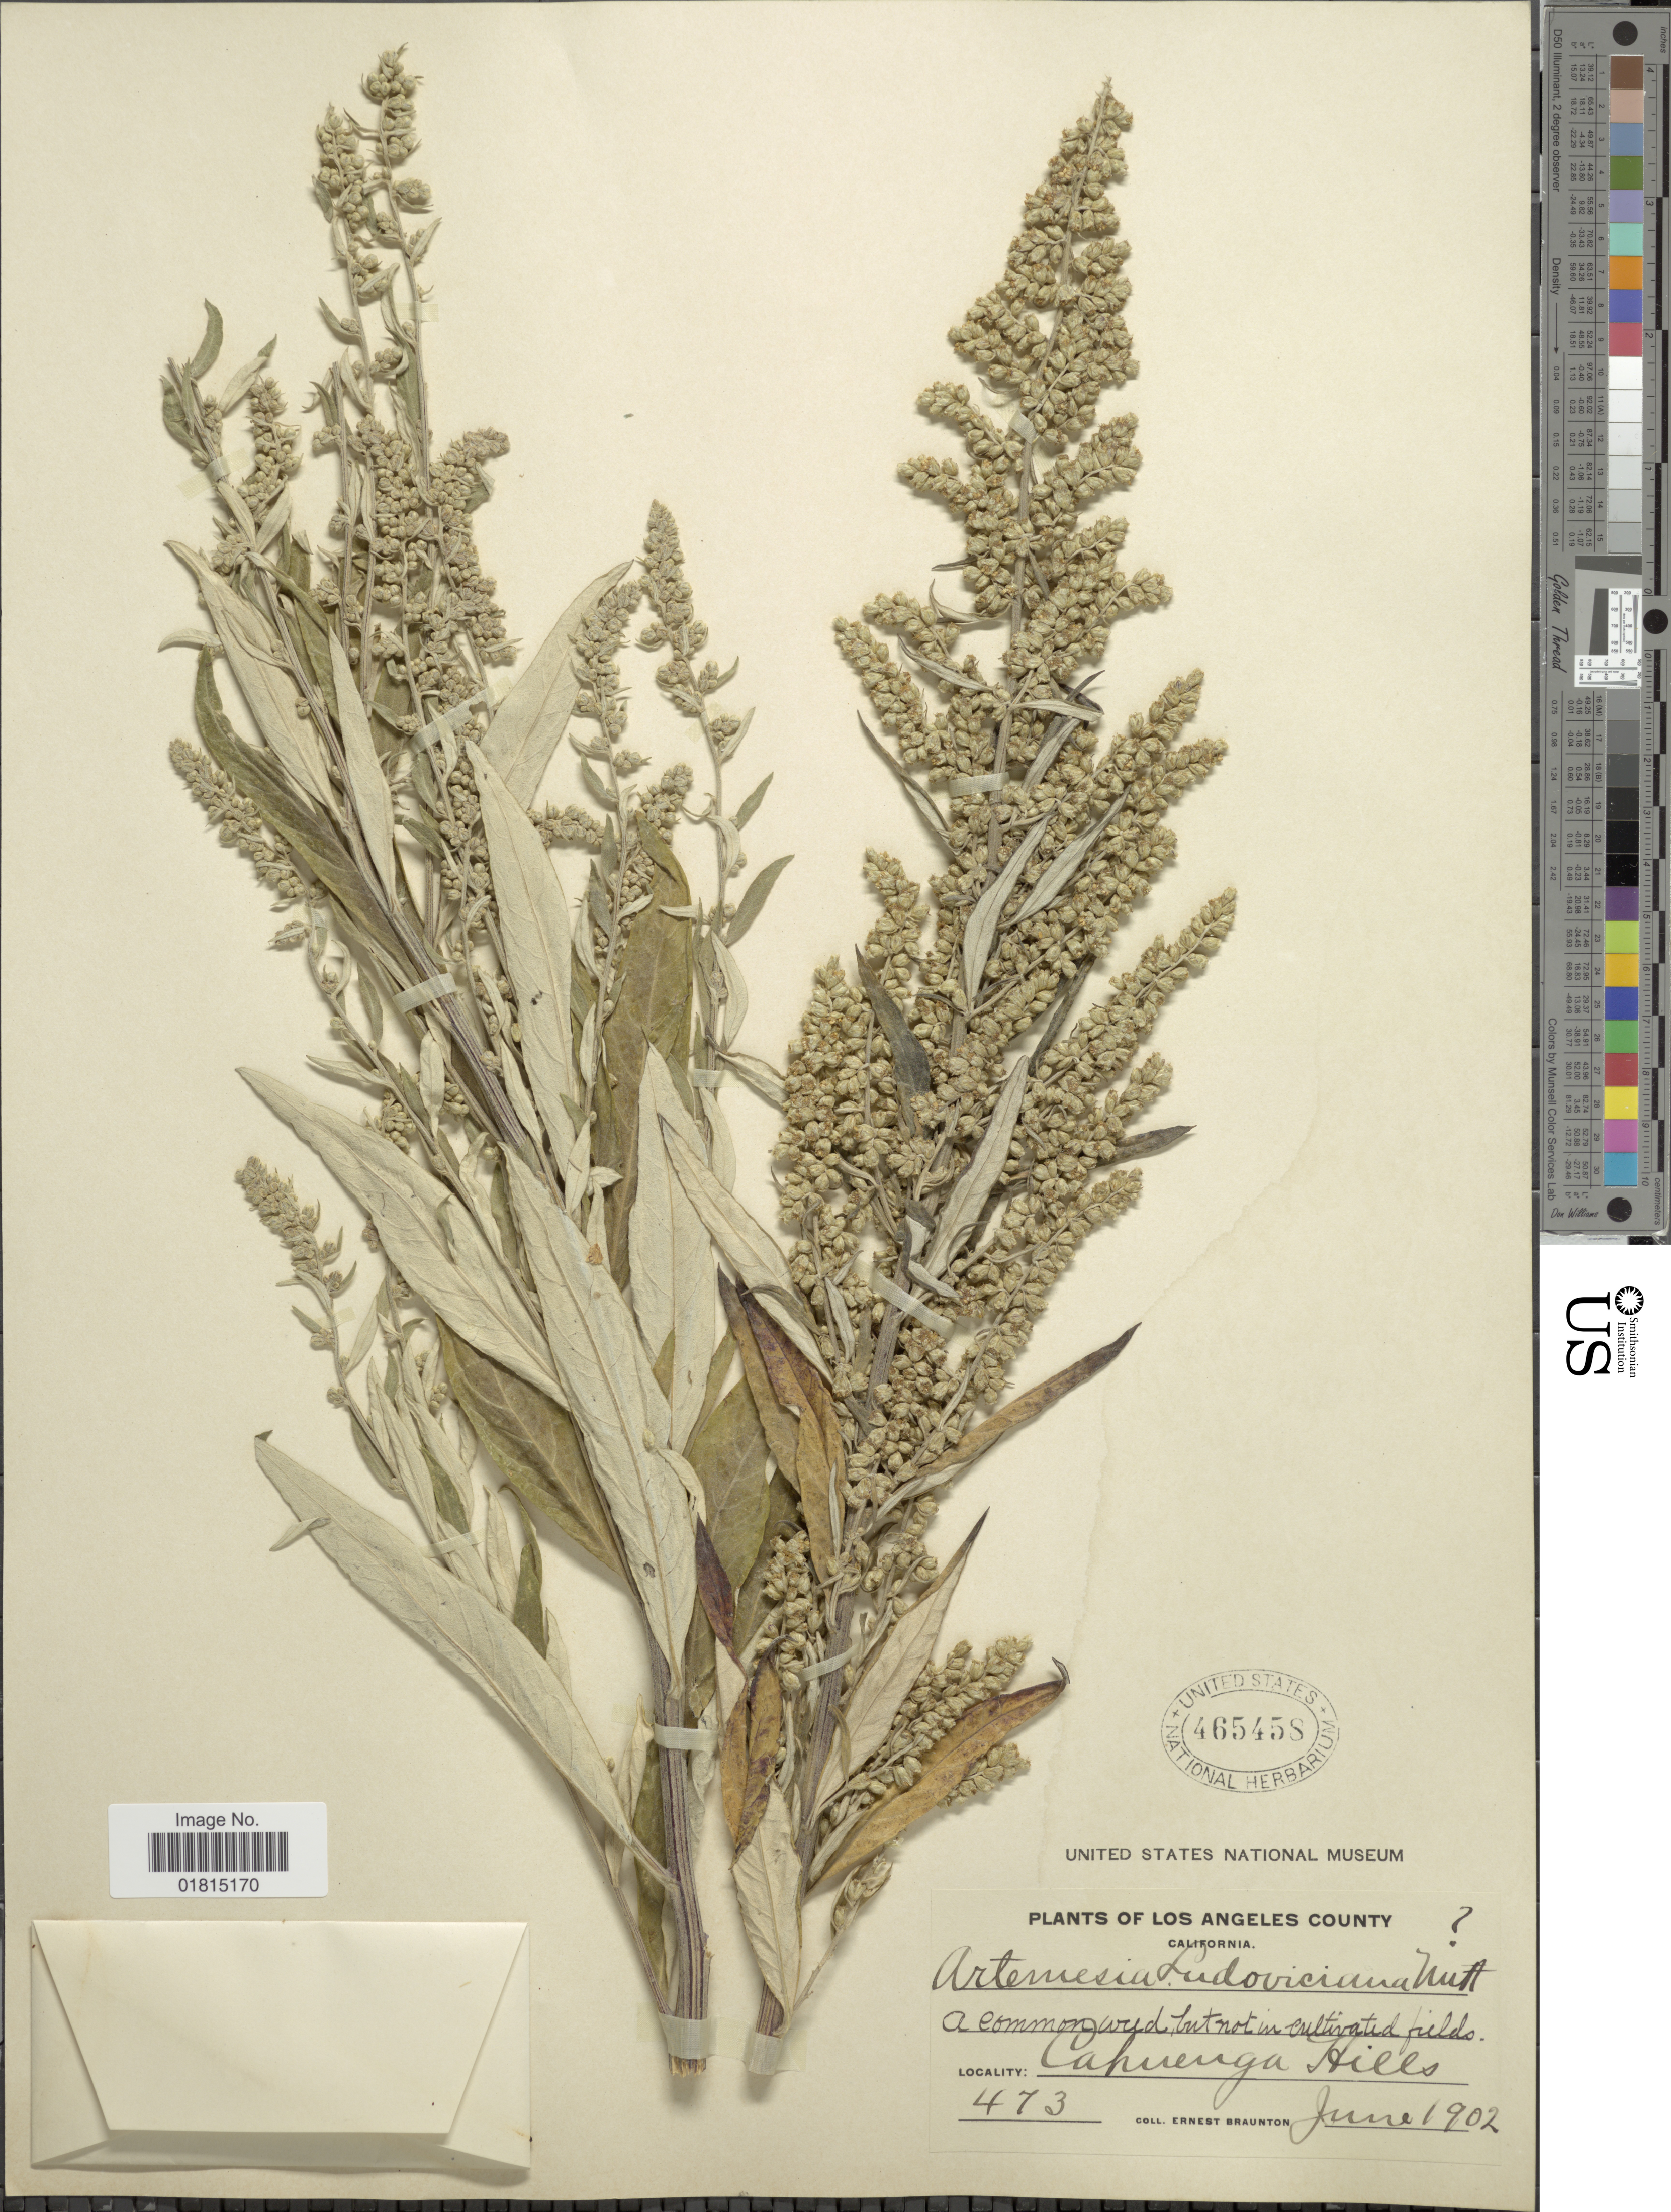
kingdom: Plantae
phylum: Tracheophyta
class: Magnoliopsida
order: Asterales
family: Asteraceae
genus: Artemisia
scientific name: Artemisia douglasiana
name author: Besser ex Hook.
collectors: E. Braunton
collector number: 473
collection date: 1902-06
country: United States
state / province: California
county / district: Los Angeles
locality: Los Angeles County. Cahuenga Hills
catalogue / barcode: US 465458